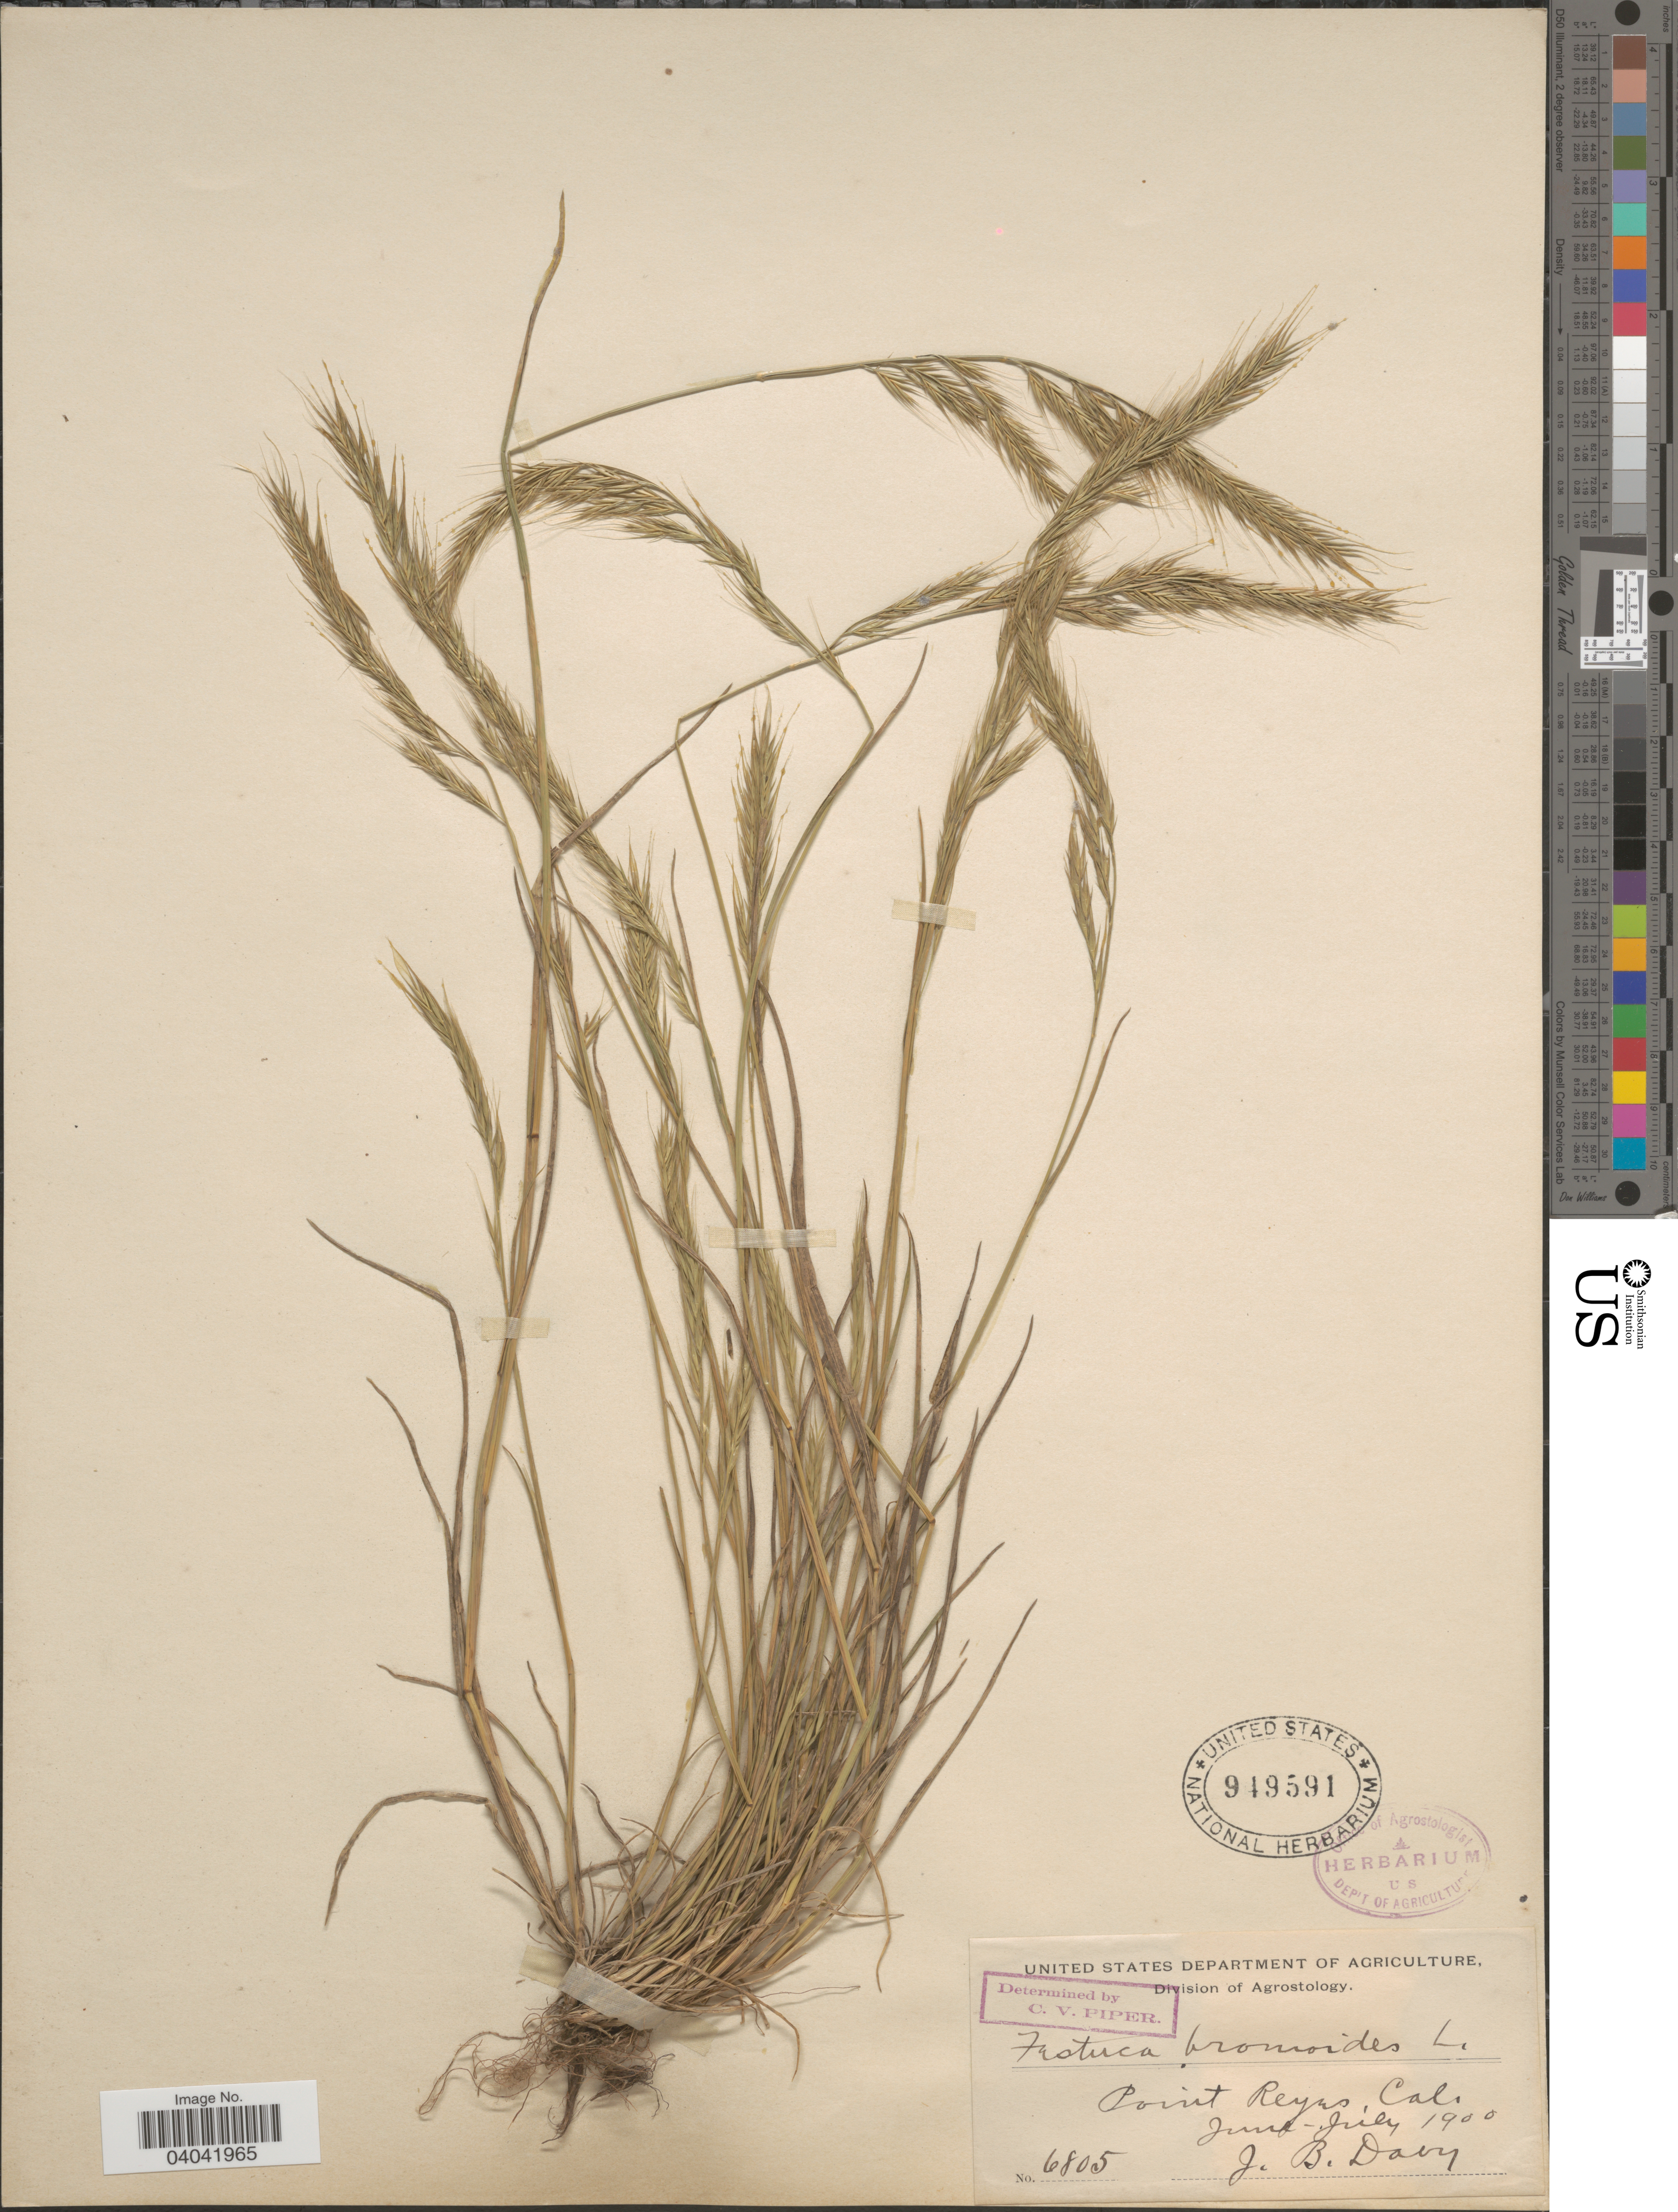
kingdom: Plantae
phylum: Tracheophyta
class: Liliopsida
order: Poales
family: Poaceae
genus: Festuca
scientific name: Festuca bromoides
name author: L.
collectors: J. Burtt Davy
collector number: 6805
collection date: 1900-06/1900-07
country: United States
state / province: California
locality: Point Reyes.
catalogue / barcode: US 949591